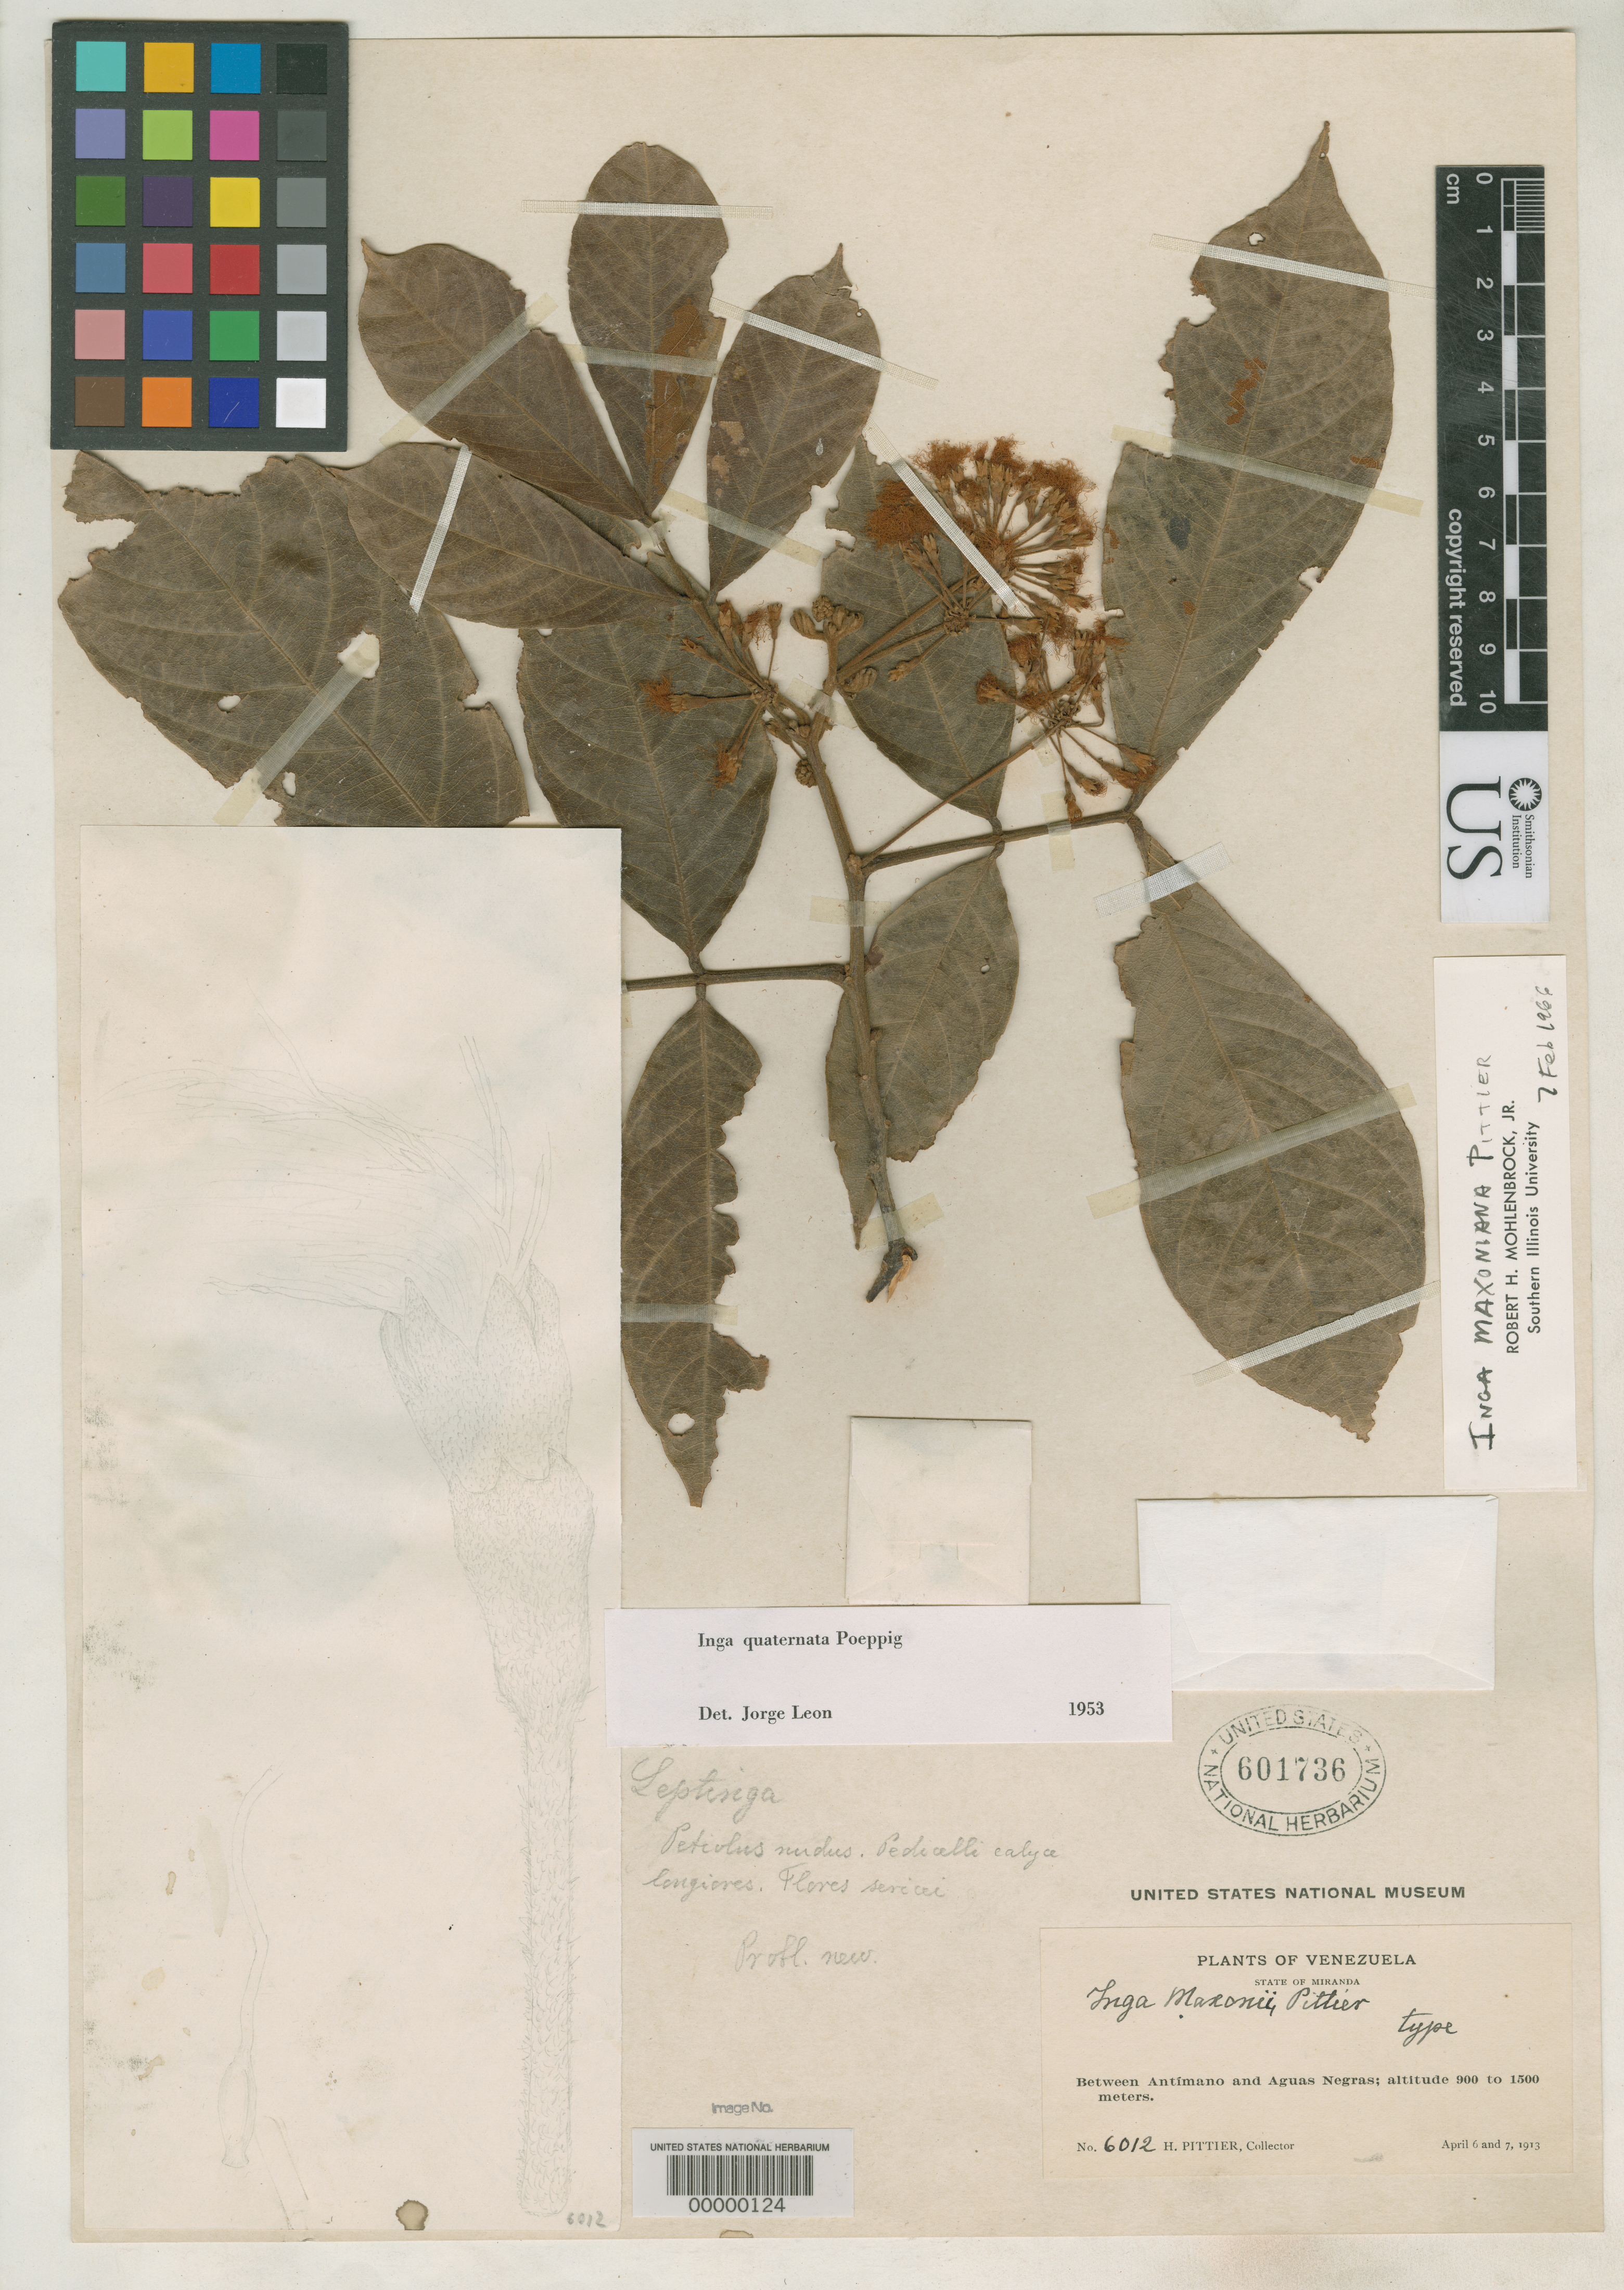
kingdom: Plantae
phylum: Tracheophyta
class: Magnoliopsida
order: Fabales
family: Fabaceae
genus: Inga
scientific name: Inga maxoniana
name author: Pittier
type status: Holotype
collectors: H. F. Pittier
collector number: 6012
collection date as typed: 07 Apr 1913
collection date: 1913-04-07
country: Venezuela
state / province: Miranda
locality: Aguas Negras, near Antimano.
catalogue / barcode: US 601736